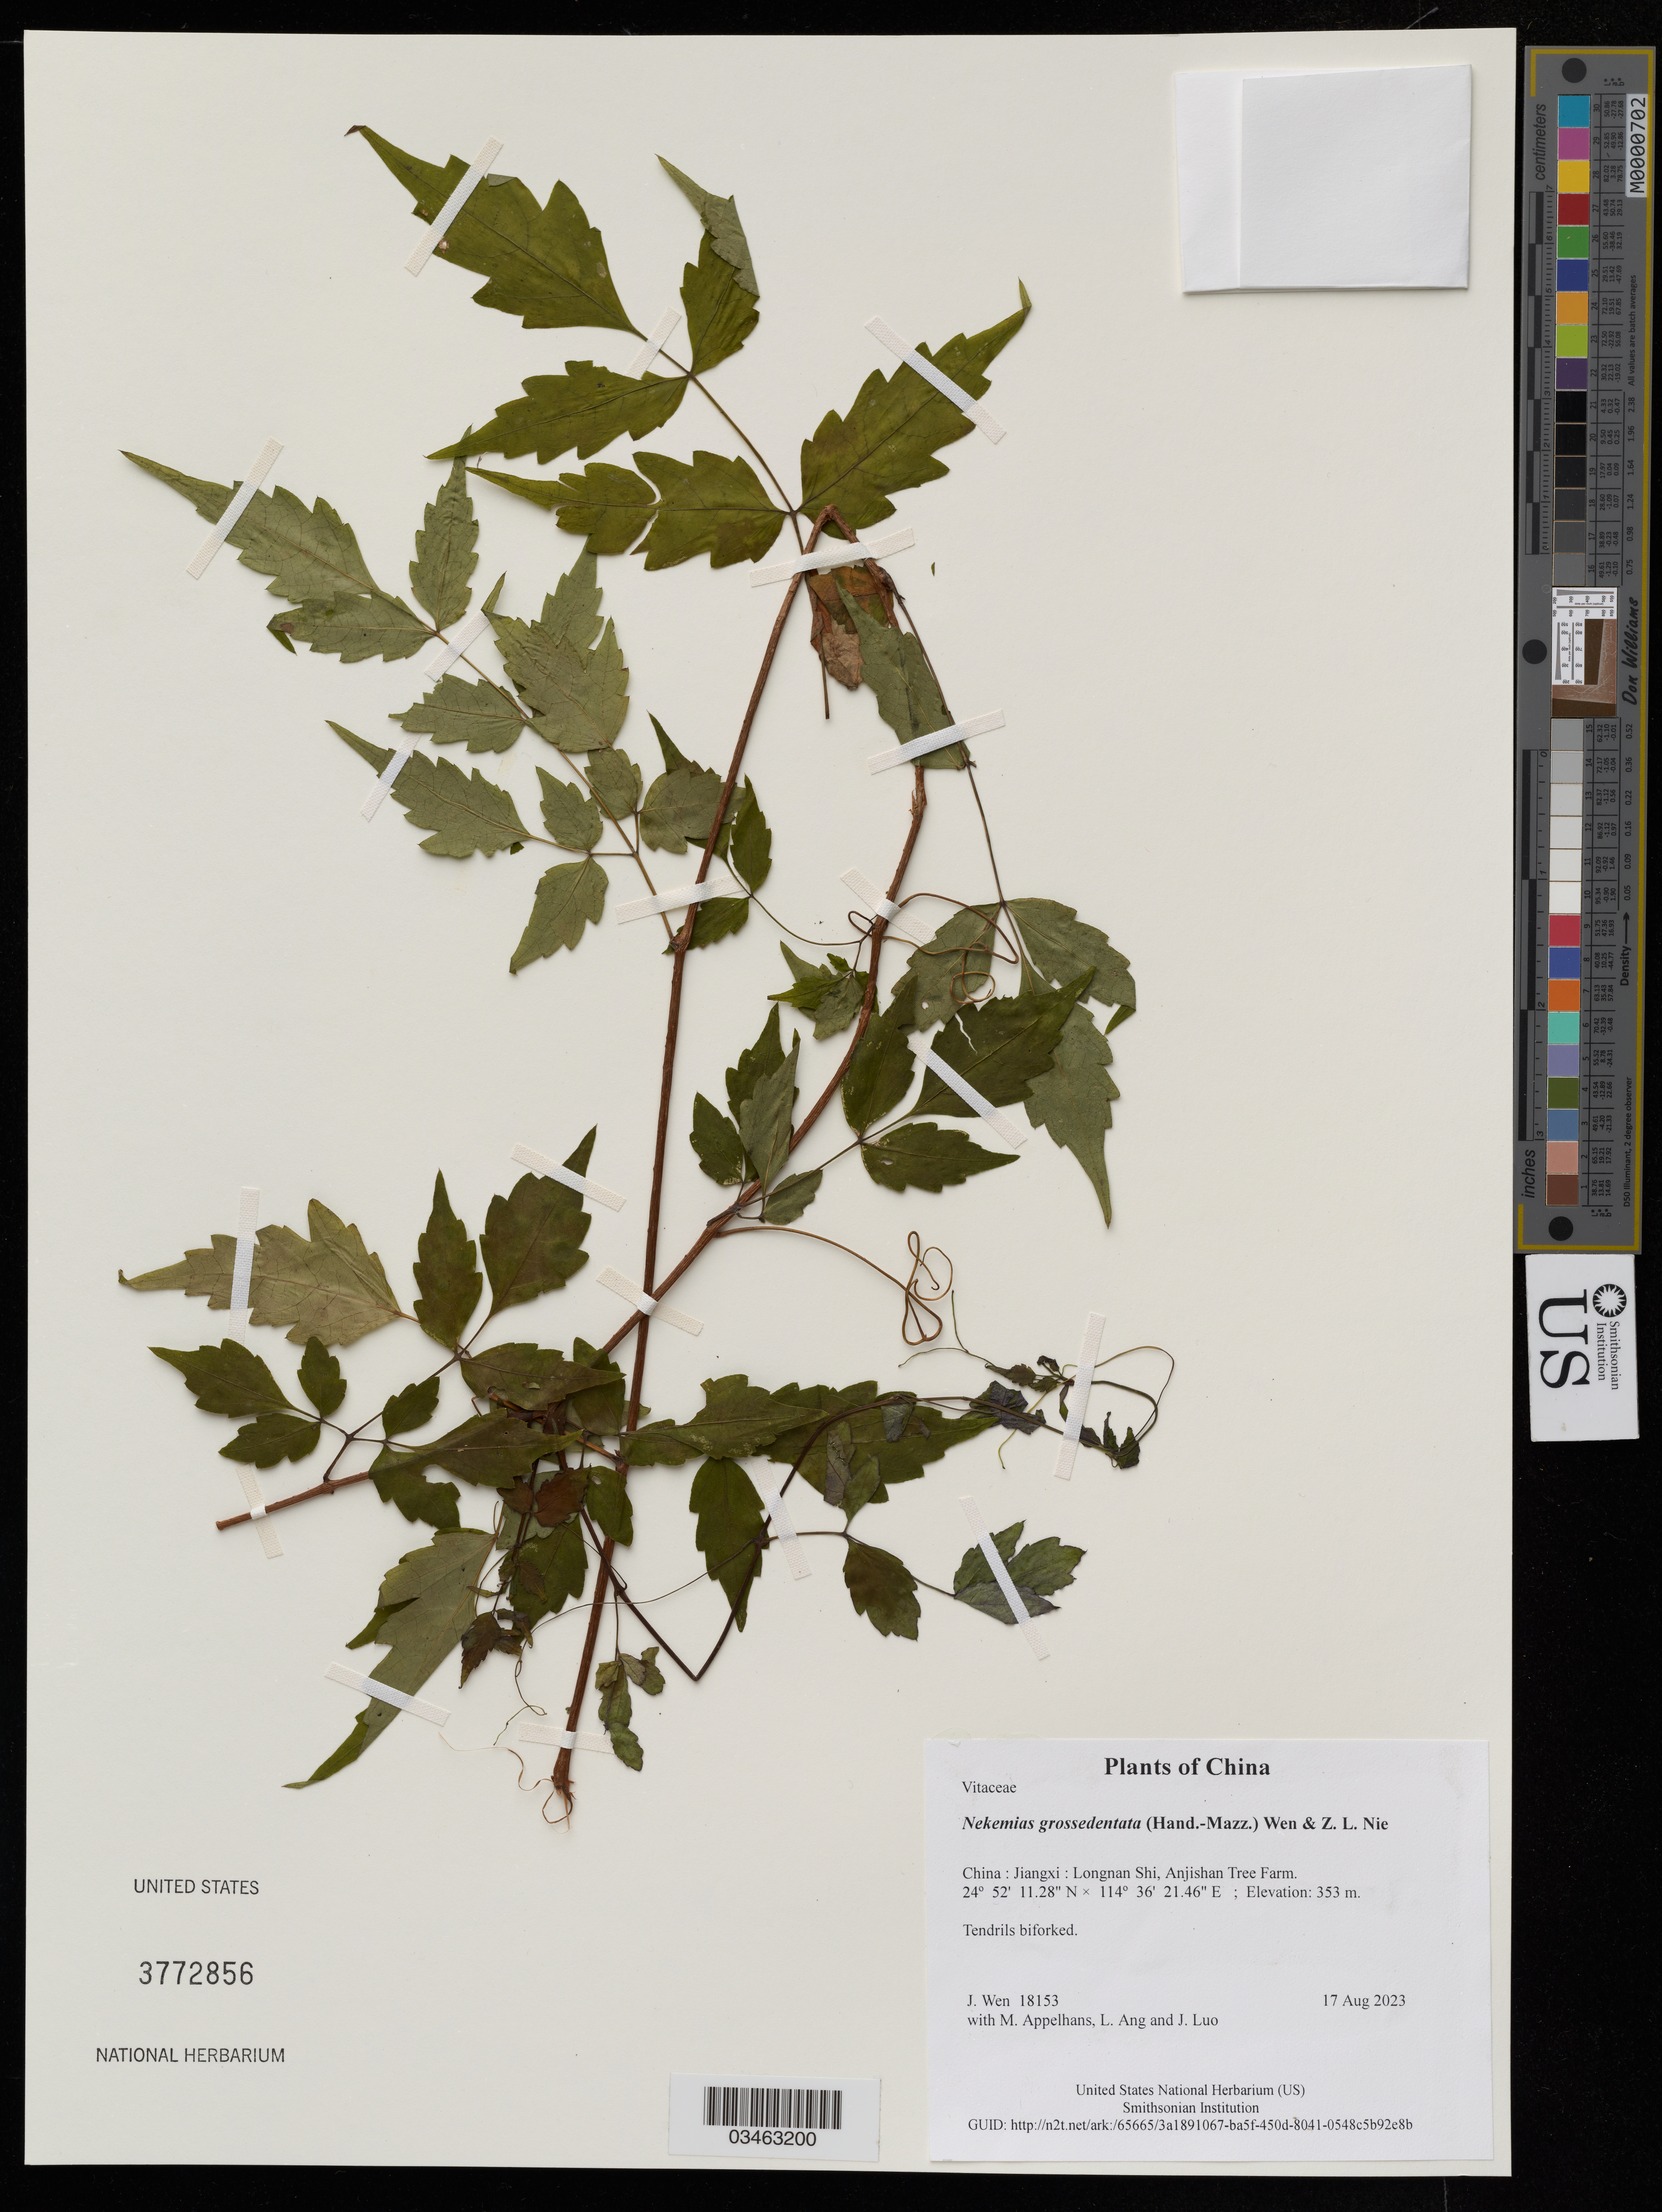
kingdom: Plantae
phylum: Tracheophyta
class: Magnoliopsida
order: Vitales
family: Vitaceae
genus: Nekemias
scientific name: Nekemias grossedentata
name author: (Hand.-Mazz.) J. Wen & Z. L. Nie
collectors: J. Wen, M. Appelhans, L. Ang & J. Luo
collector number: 18153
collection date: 2023-08-17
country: China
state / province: Jiangxi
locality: Longnan Shi, Anjishan Tree Farm.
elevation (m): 353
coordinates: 24 52 11.28 N, 114 36 21.46 E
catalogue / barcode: US 3772856